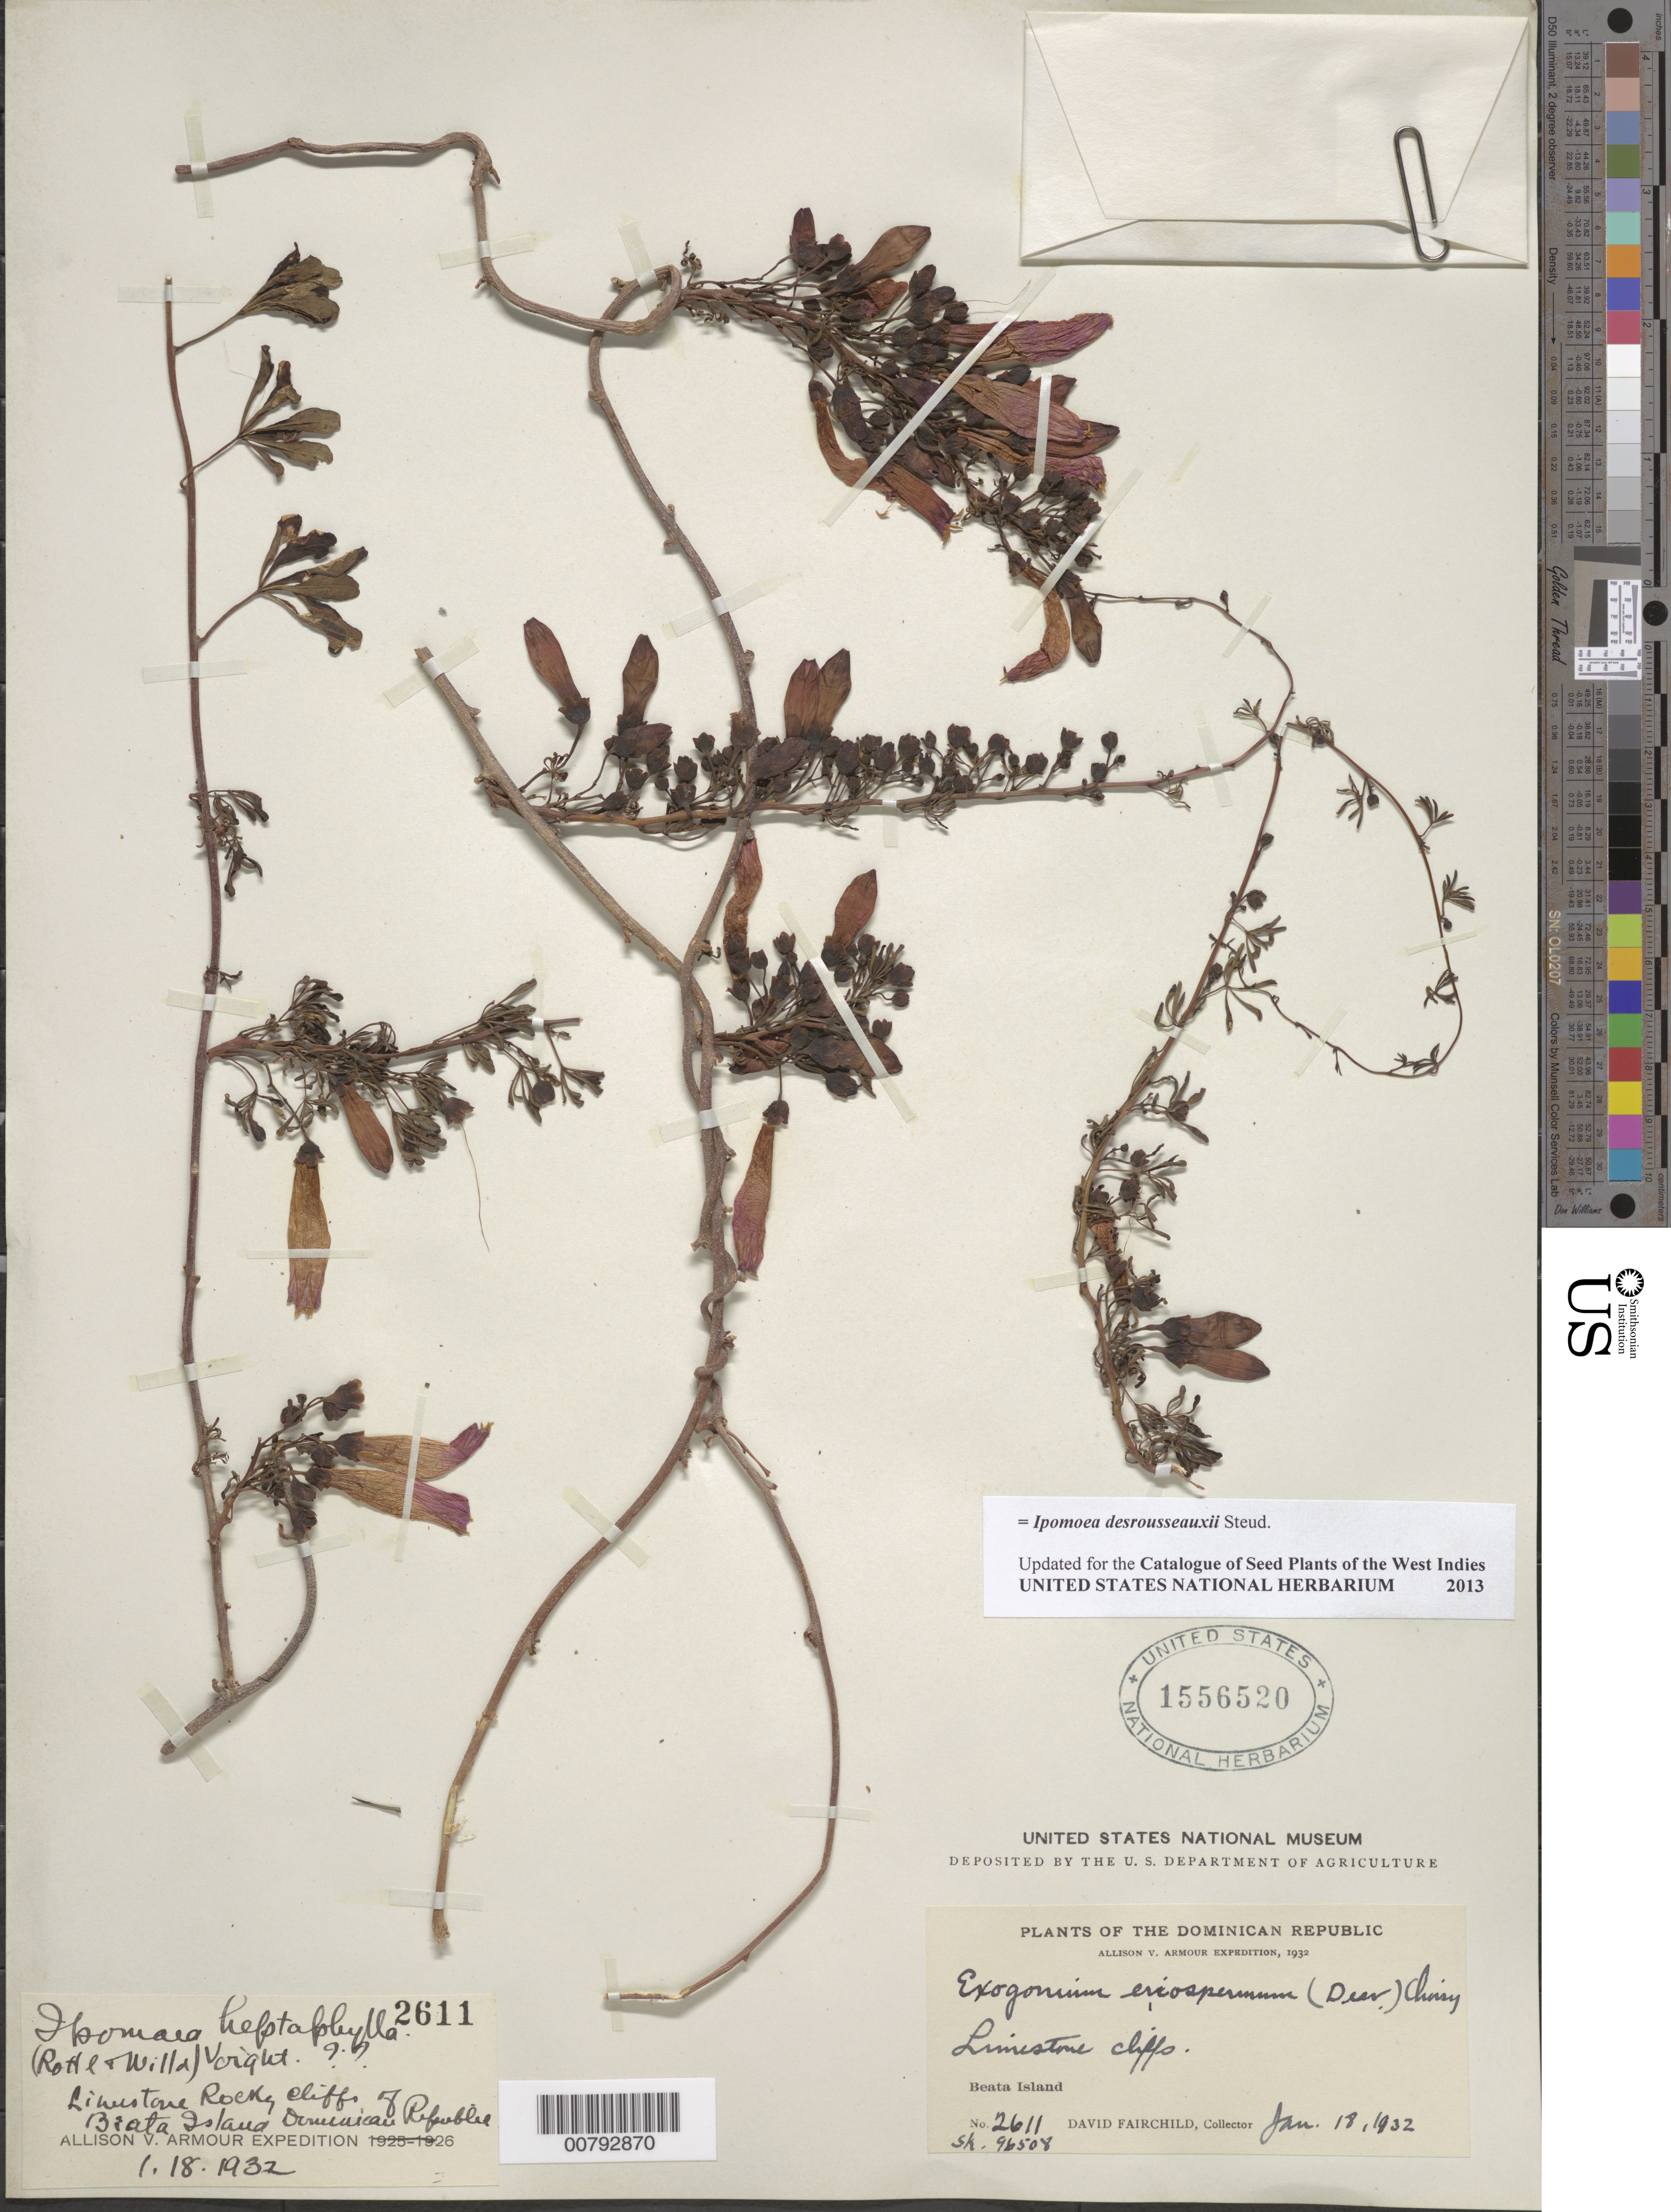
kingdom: Plantae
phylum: Tracheophyta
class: Magnoliopsida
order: Solanales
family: Convolvulaceae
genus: Ipomoea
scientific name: Ipomoea desrousseauxii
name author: Steud.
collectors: D. Fairchild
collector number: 2611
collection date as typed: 18 Jan 1932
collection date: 1932-01-18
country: Dominican Republic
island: Hispaniola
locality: Beata Island.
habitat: Limestone rocky cliffs.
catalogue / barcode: US 1556520